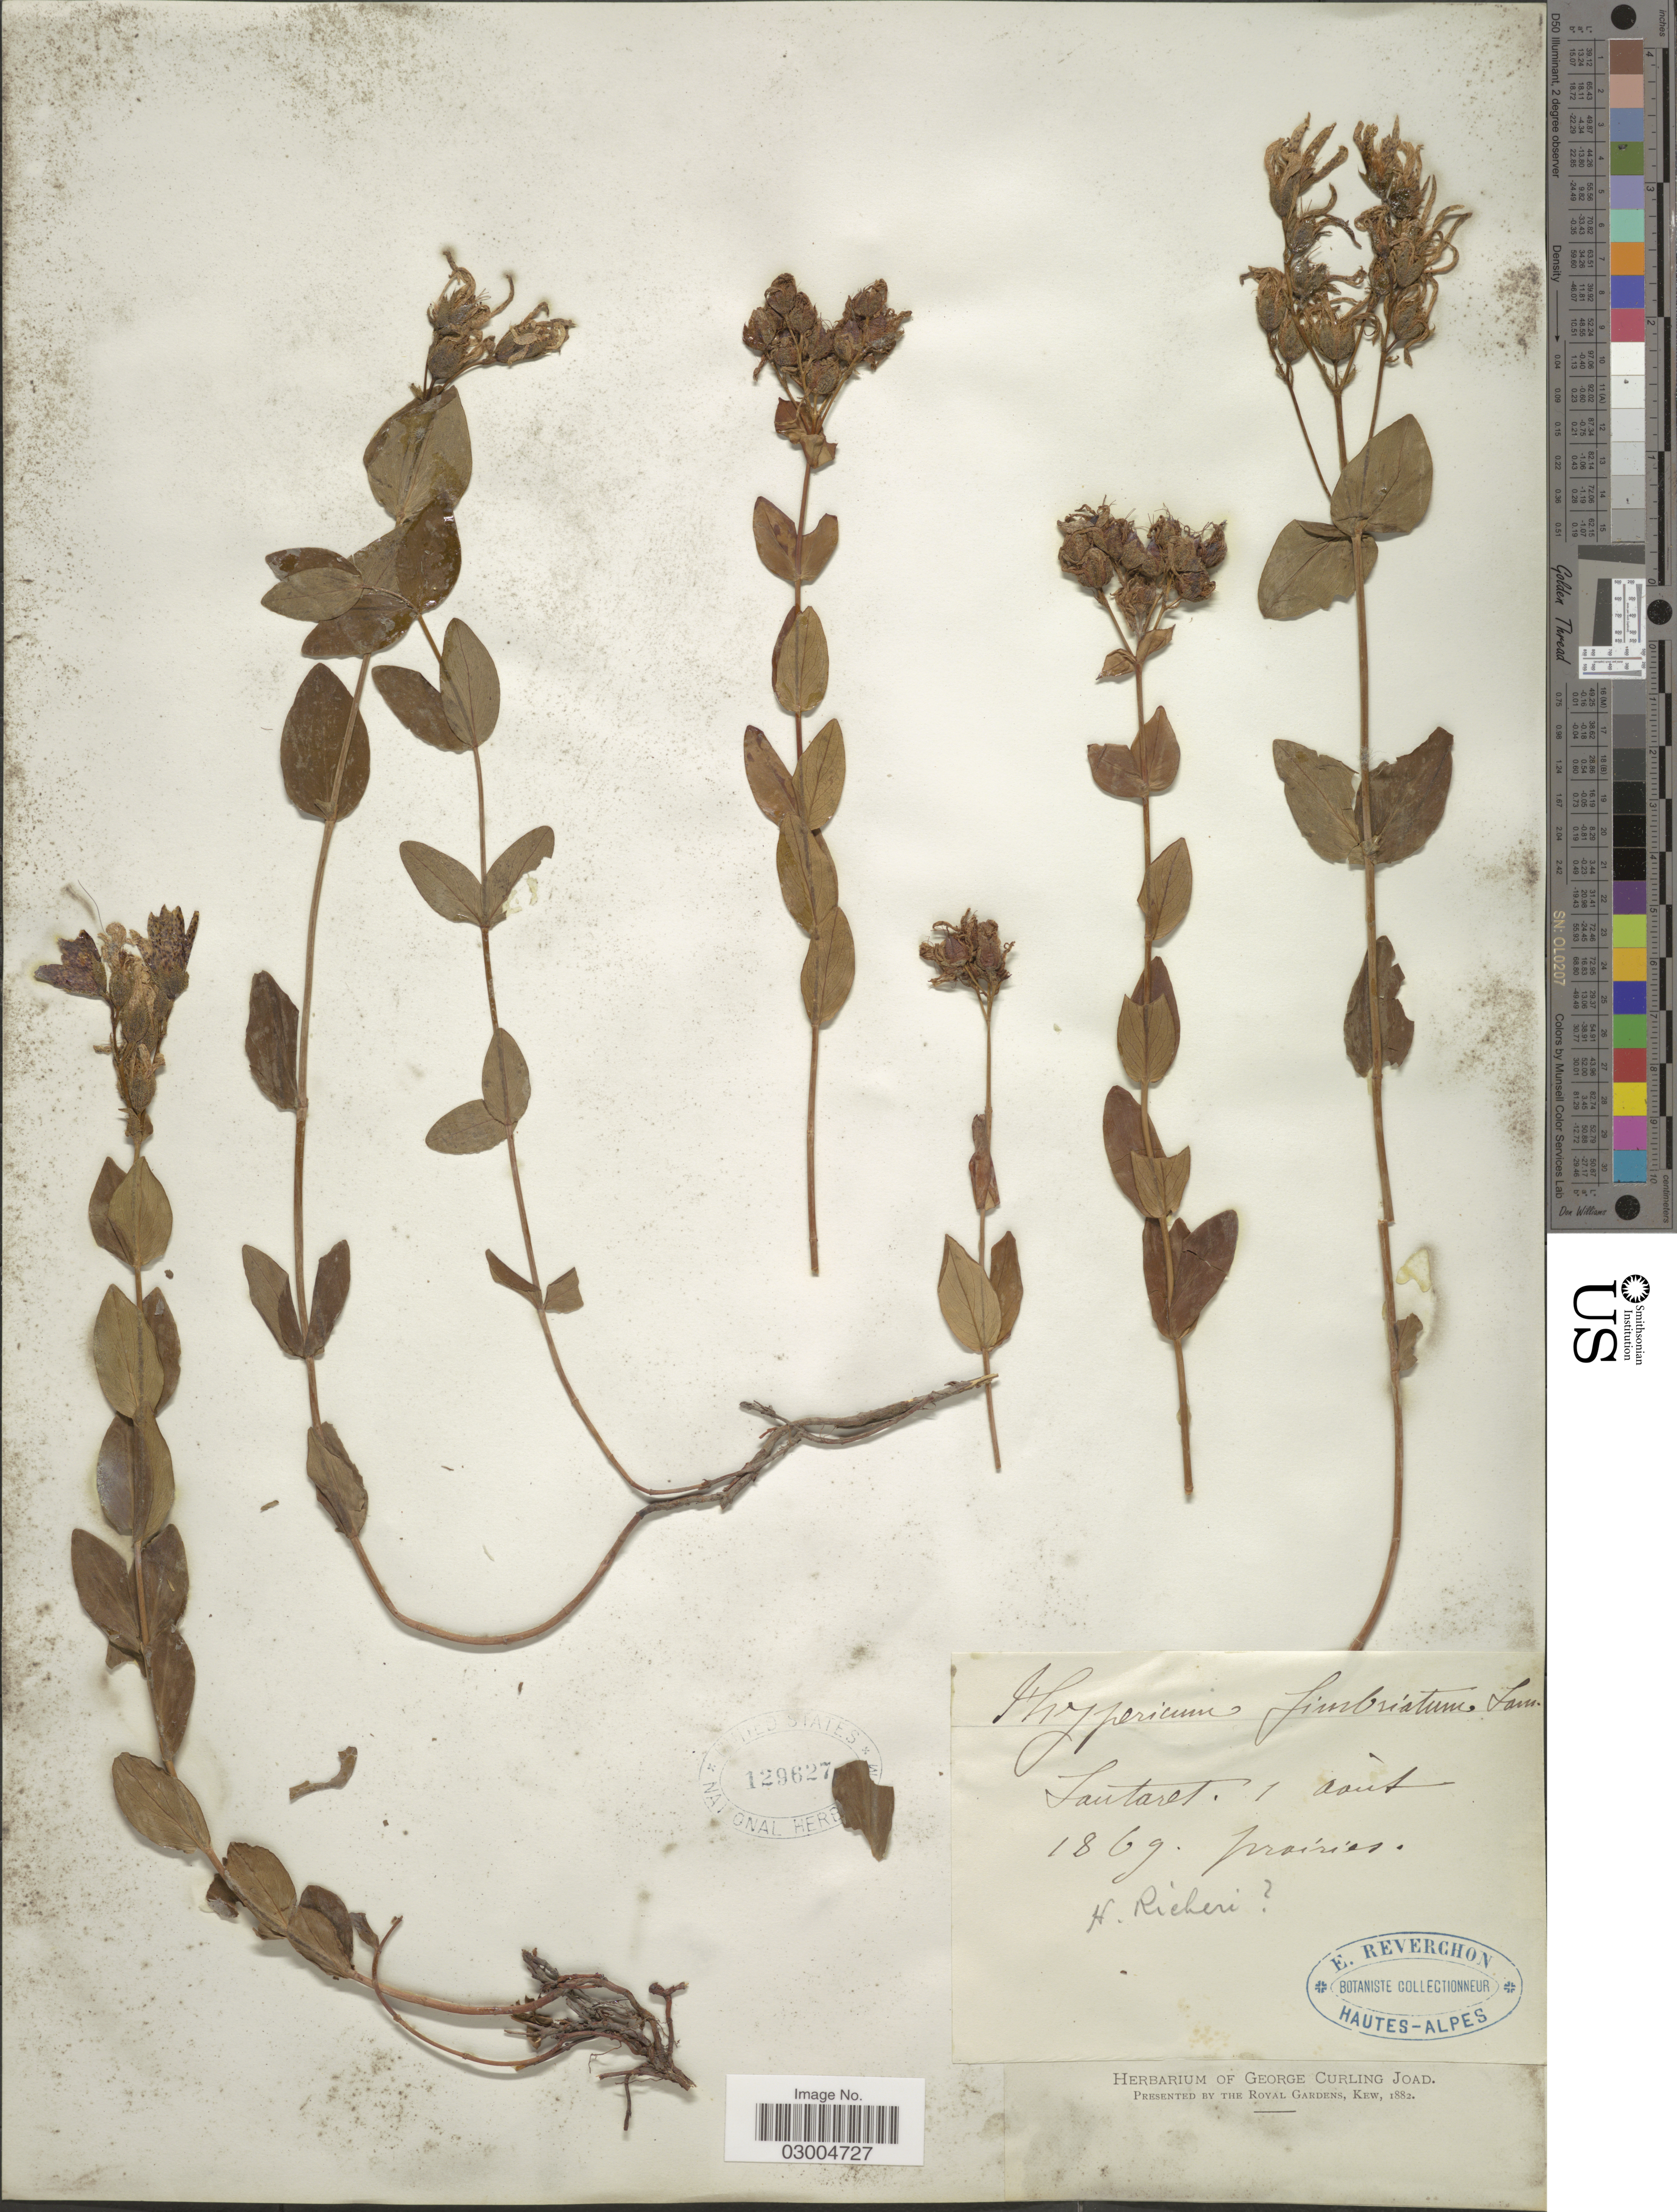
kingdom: Plantae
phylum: Tracheophyta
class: Magnoliopsida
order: Malpighiales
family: Hypericaceae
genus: Hypericum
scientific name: Hypericum fimbriatum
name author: Lam.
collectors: H. Richeri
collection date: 1869-08-01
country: France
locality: Sautaret.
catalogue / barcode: US 129627